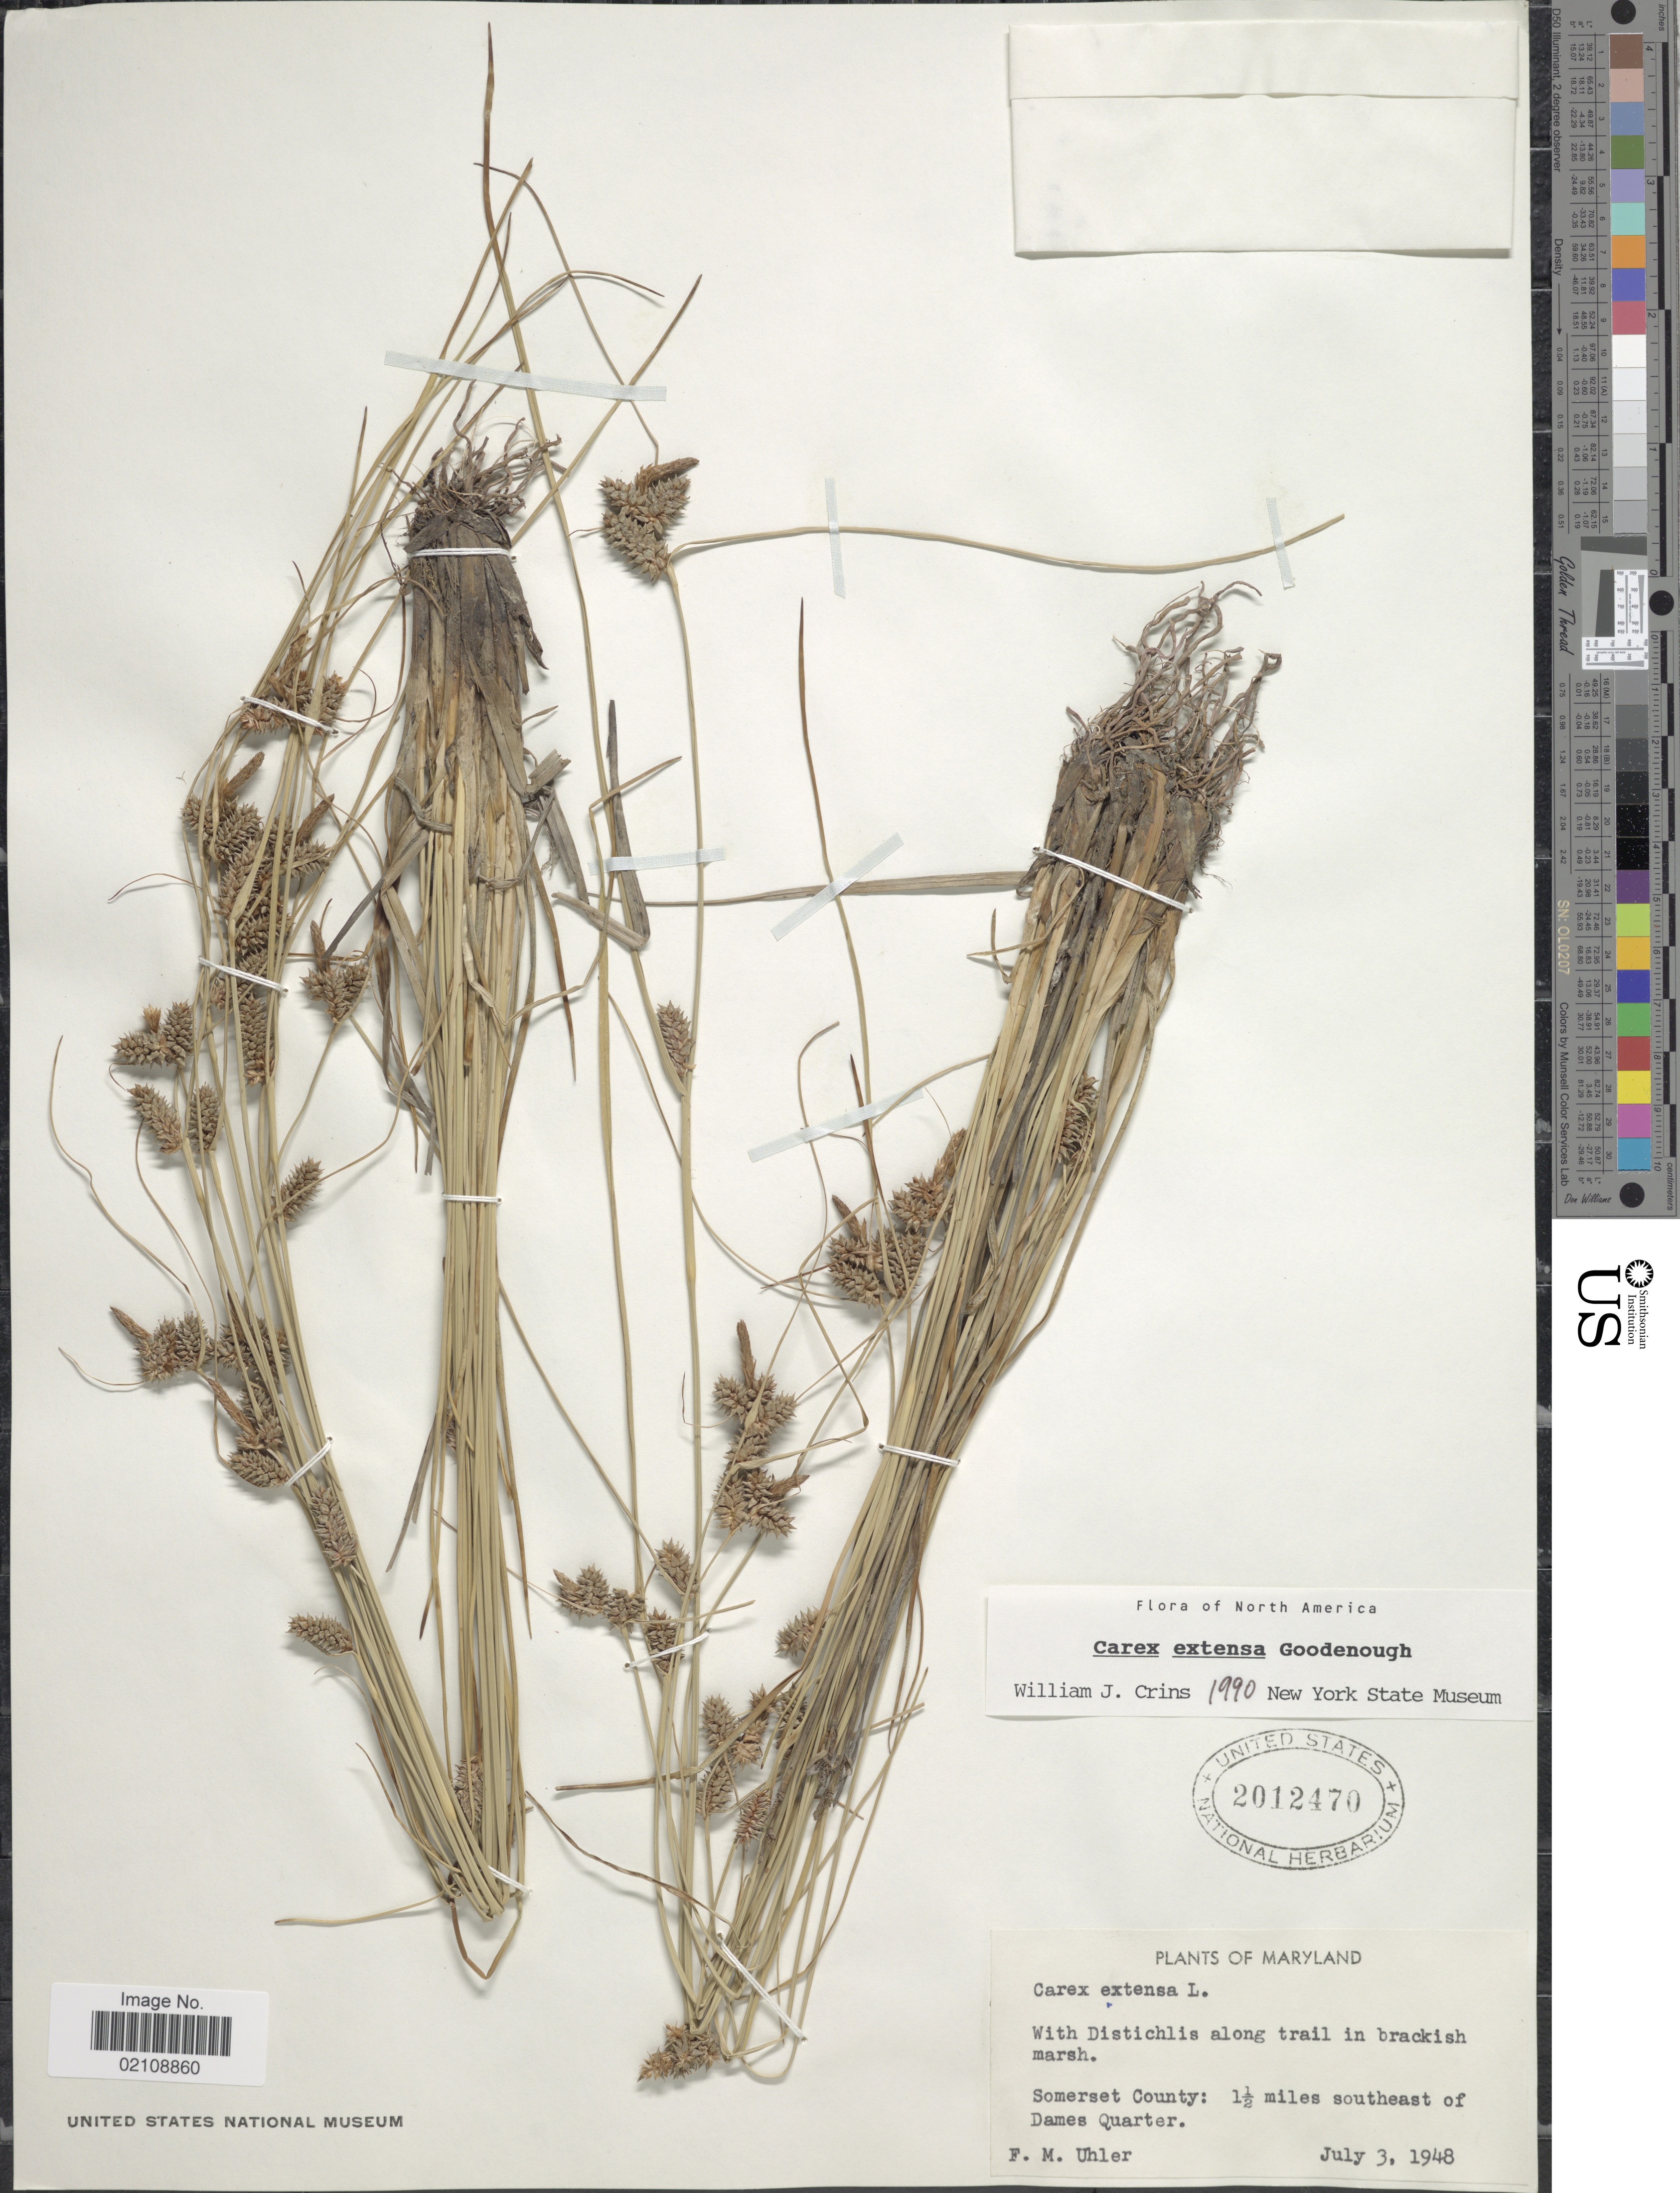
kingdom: Plantae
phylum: Tracheophyta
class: Liliopsida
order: Poales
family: Cyperaceae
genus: Carex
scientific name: Carex extensa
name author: Gooden.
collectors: F. M. Uhler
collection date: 1948-07-03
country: United States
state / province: Maryland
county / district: Somerset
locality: Somerset County: 1½ miles southeast of Dames Quarter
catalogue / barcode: US 2012470